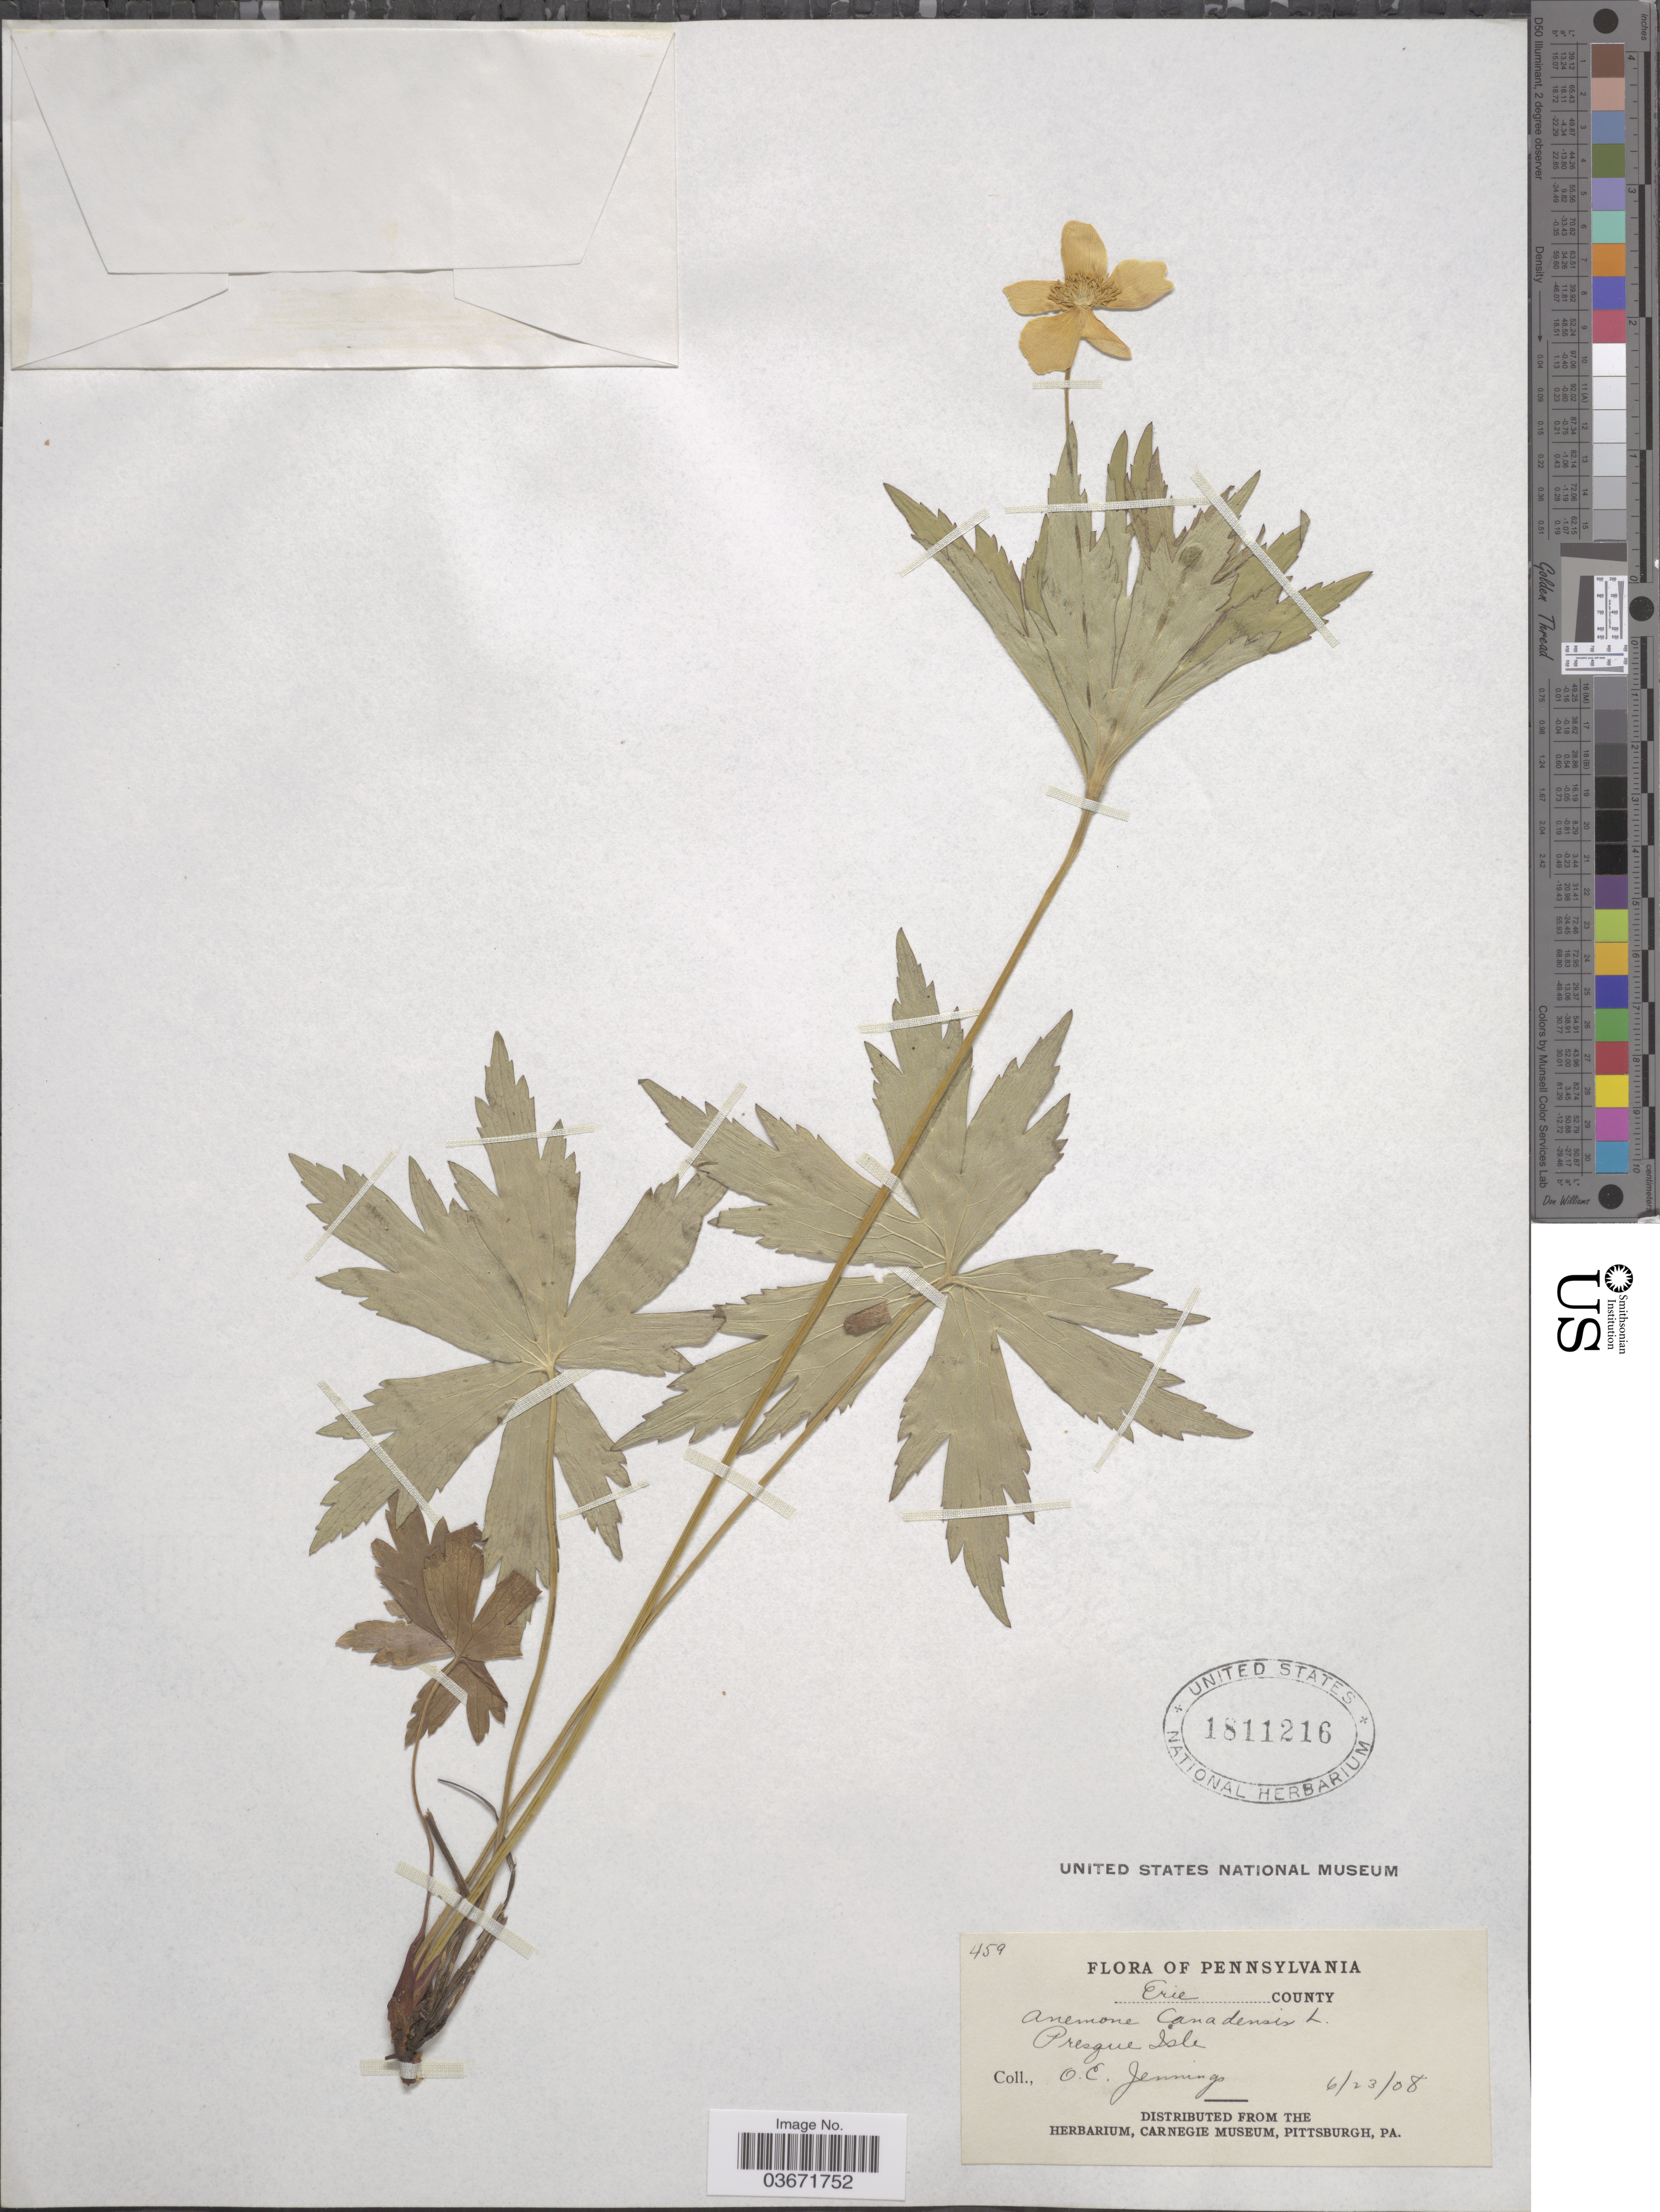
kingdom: Plantae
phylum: Tracheophyta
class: Magnoliopsida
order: Ranunculales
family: Ranunculaceae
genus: Anemone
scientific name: Anemone canadensis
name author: L.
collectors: O. E. Jennings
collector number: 459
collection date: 1908-06-23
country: United States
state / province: Pennsylvania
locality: Erie County. Presque Isle.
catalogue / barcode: US 1811216